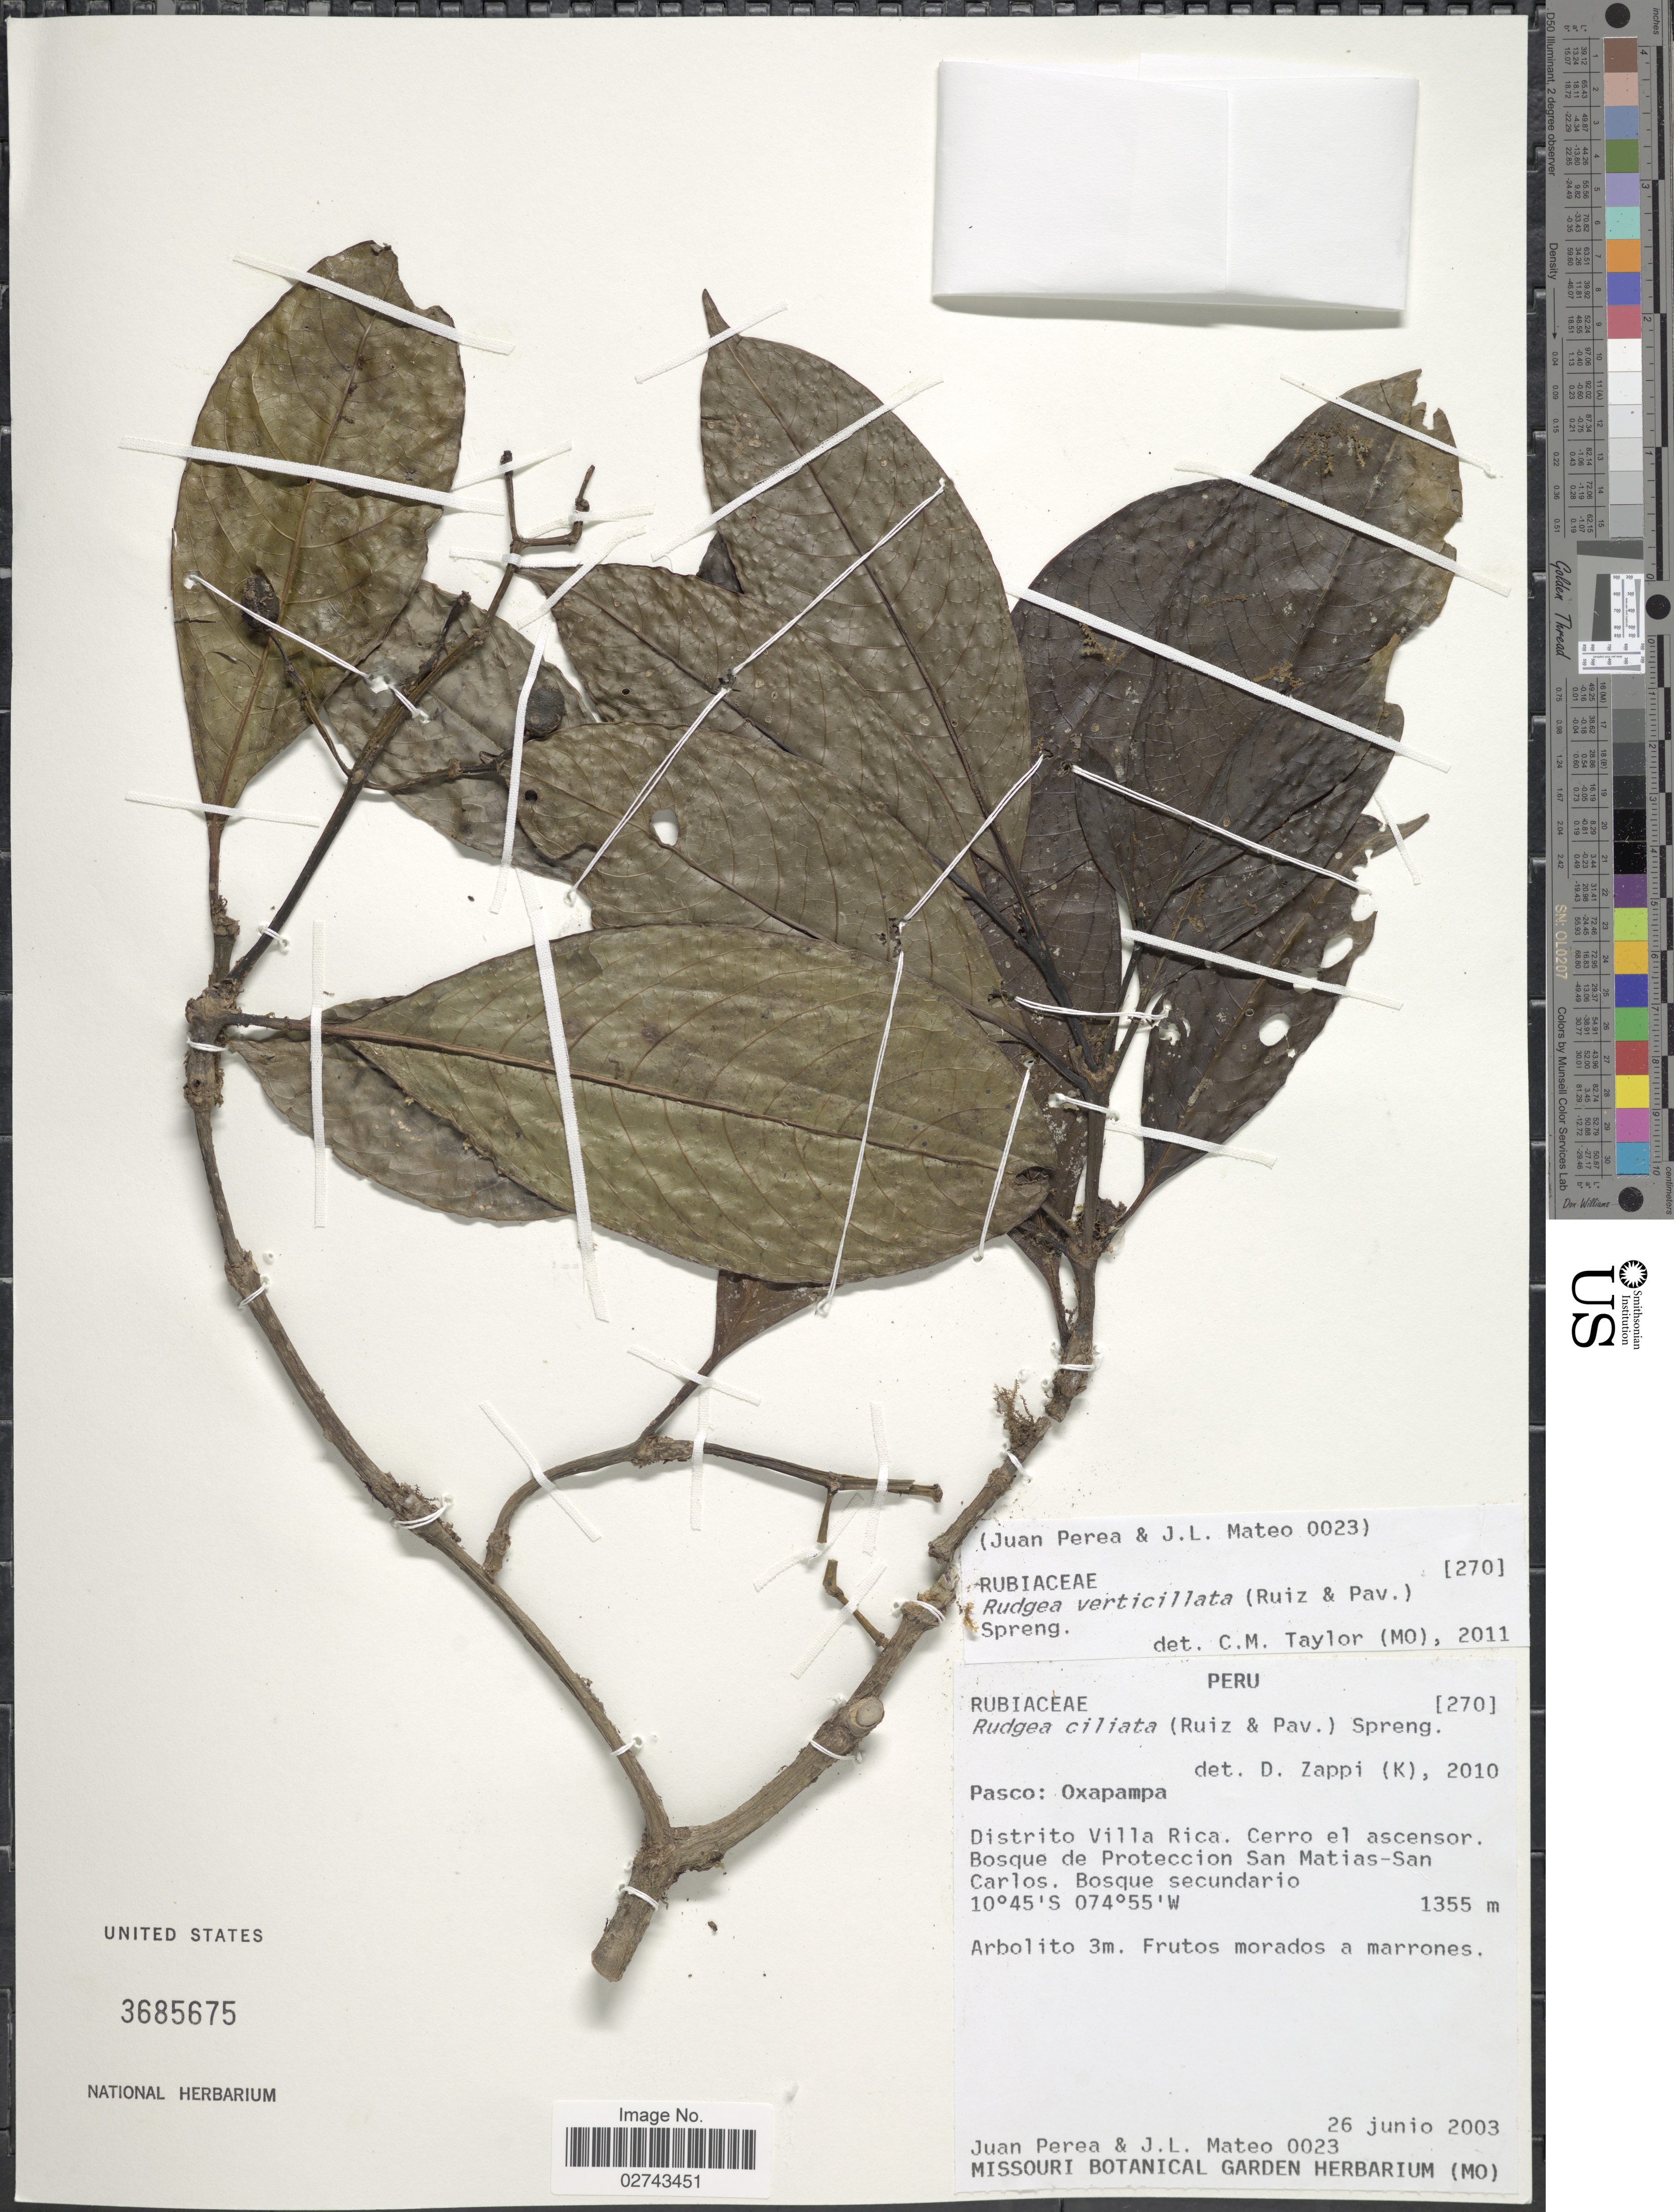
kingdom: Plantae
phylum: Tracheophyta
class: Magnoliopsida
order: Gentianales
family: Rubiaceae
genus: Rudgea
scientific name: Rudgea verticillata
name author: (Ruiz & Pav.) Spreng.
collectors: J. Perea & J. Mateo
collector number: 0023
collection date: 2003-06-26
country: Peru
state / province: Pasco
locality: Oxapampa, Distrito Villa Rica, Cerro el ascensor, Bosque de Proteccion San Matias-San Carlos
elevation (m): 1355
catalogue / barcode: US 3685675